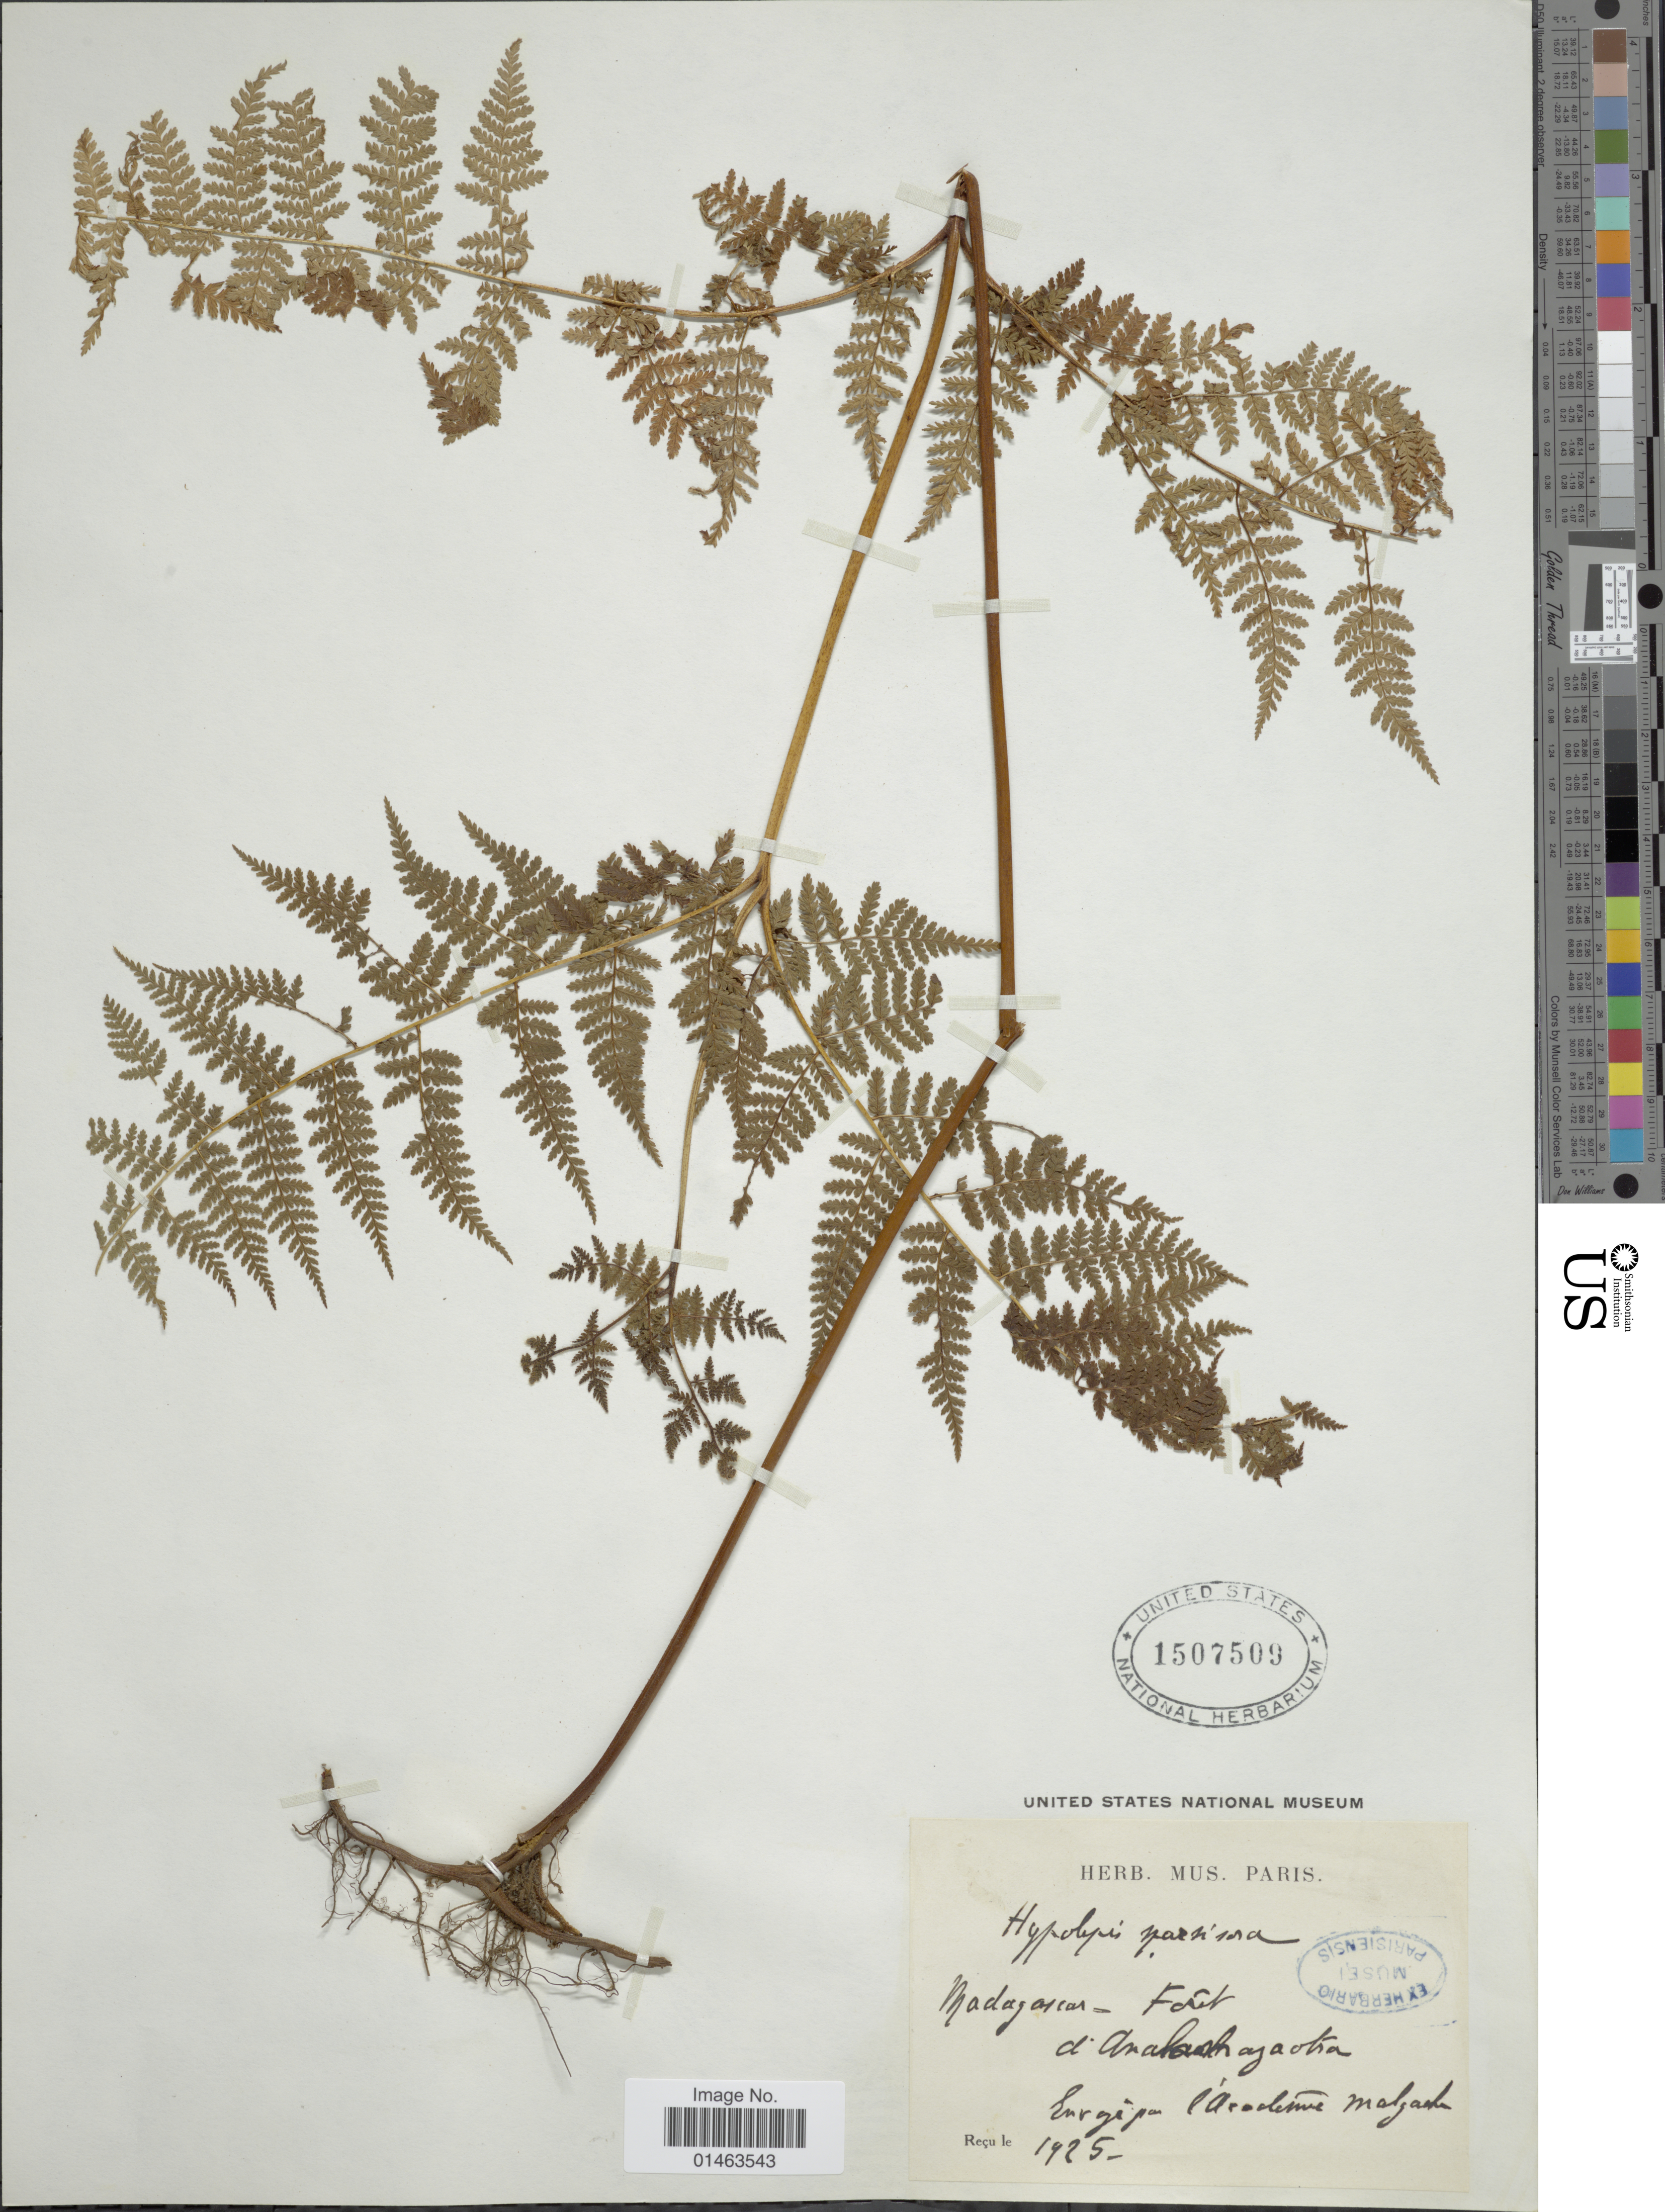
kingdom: Plantae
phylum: Tracheophyta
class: Polypodiopsida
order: Polypodiales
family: Dennstaedtiaceae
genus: Hypolepis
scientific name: Hypolepis sparsisora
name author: (Schrad.) Kuhn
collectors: ex herb. Mus. Paris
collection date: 1925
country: Madagascar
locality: Foret d'Analamazoatra. Envgipa [interpreted] l'Académie Malgache.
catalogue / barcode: US 1507509